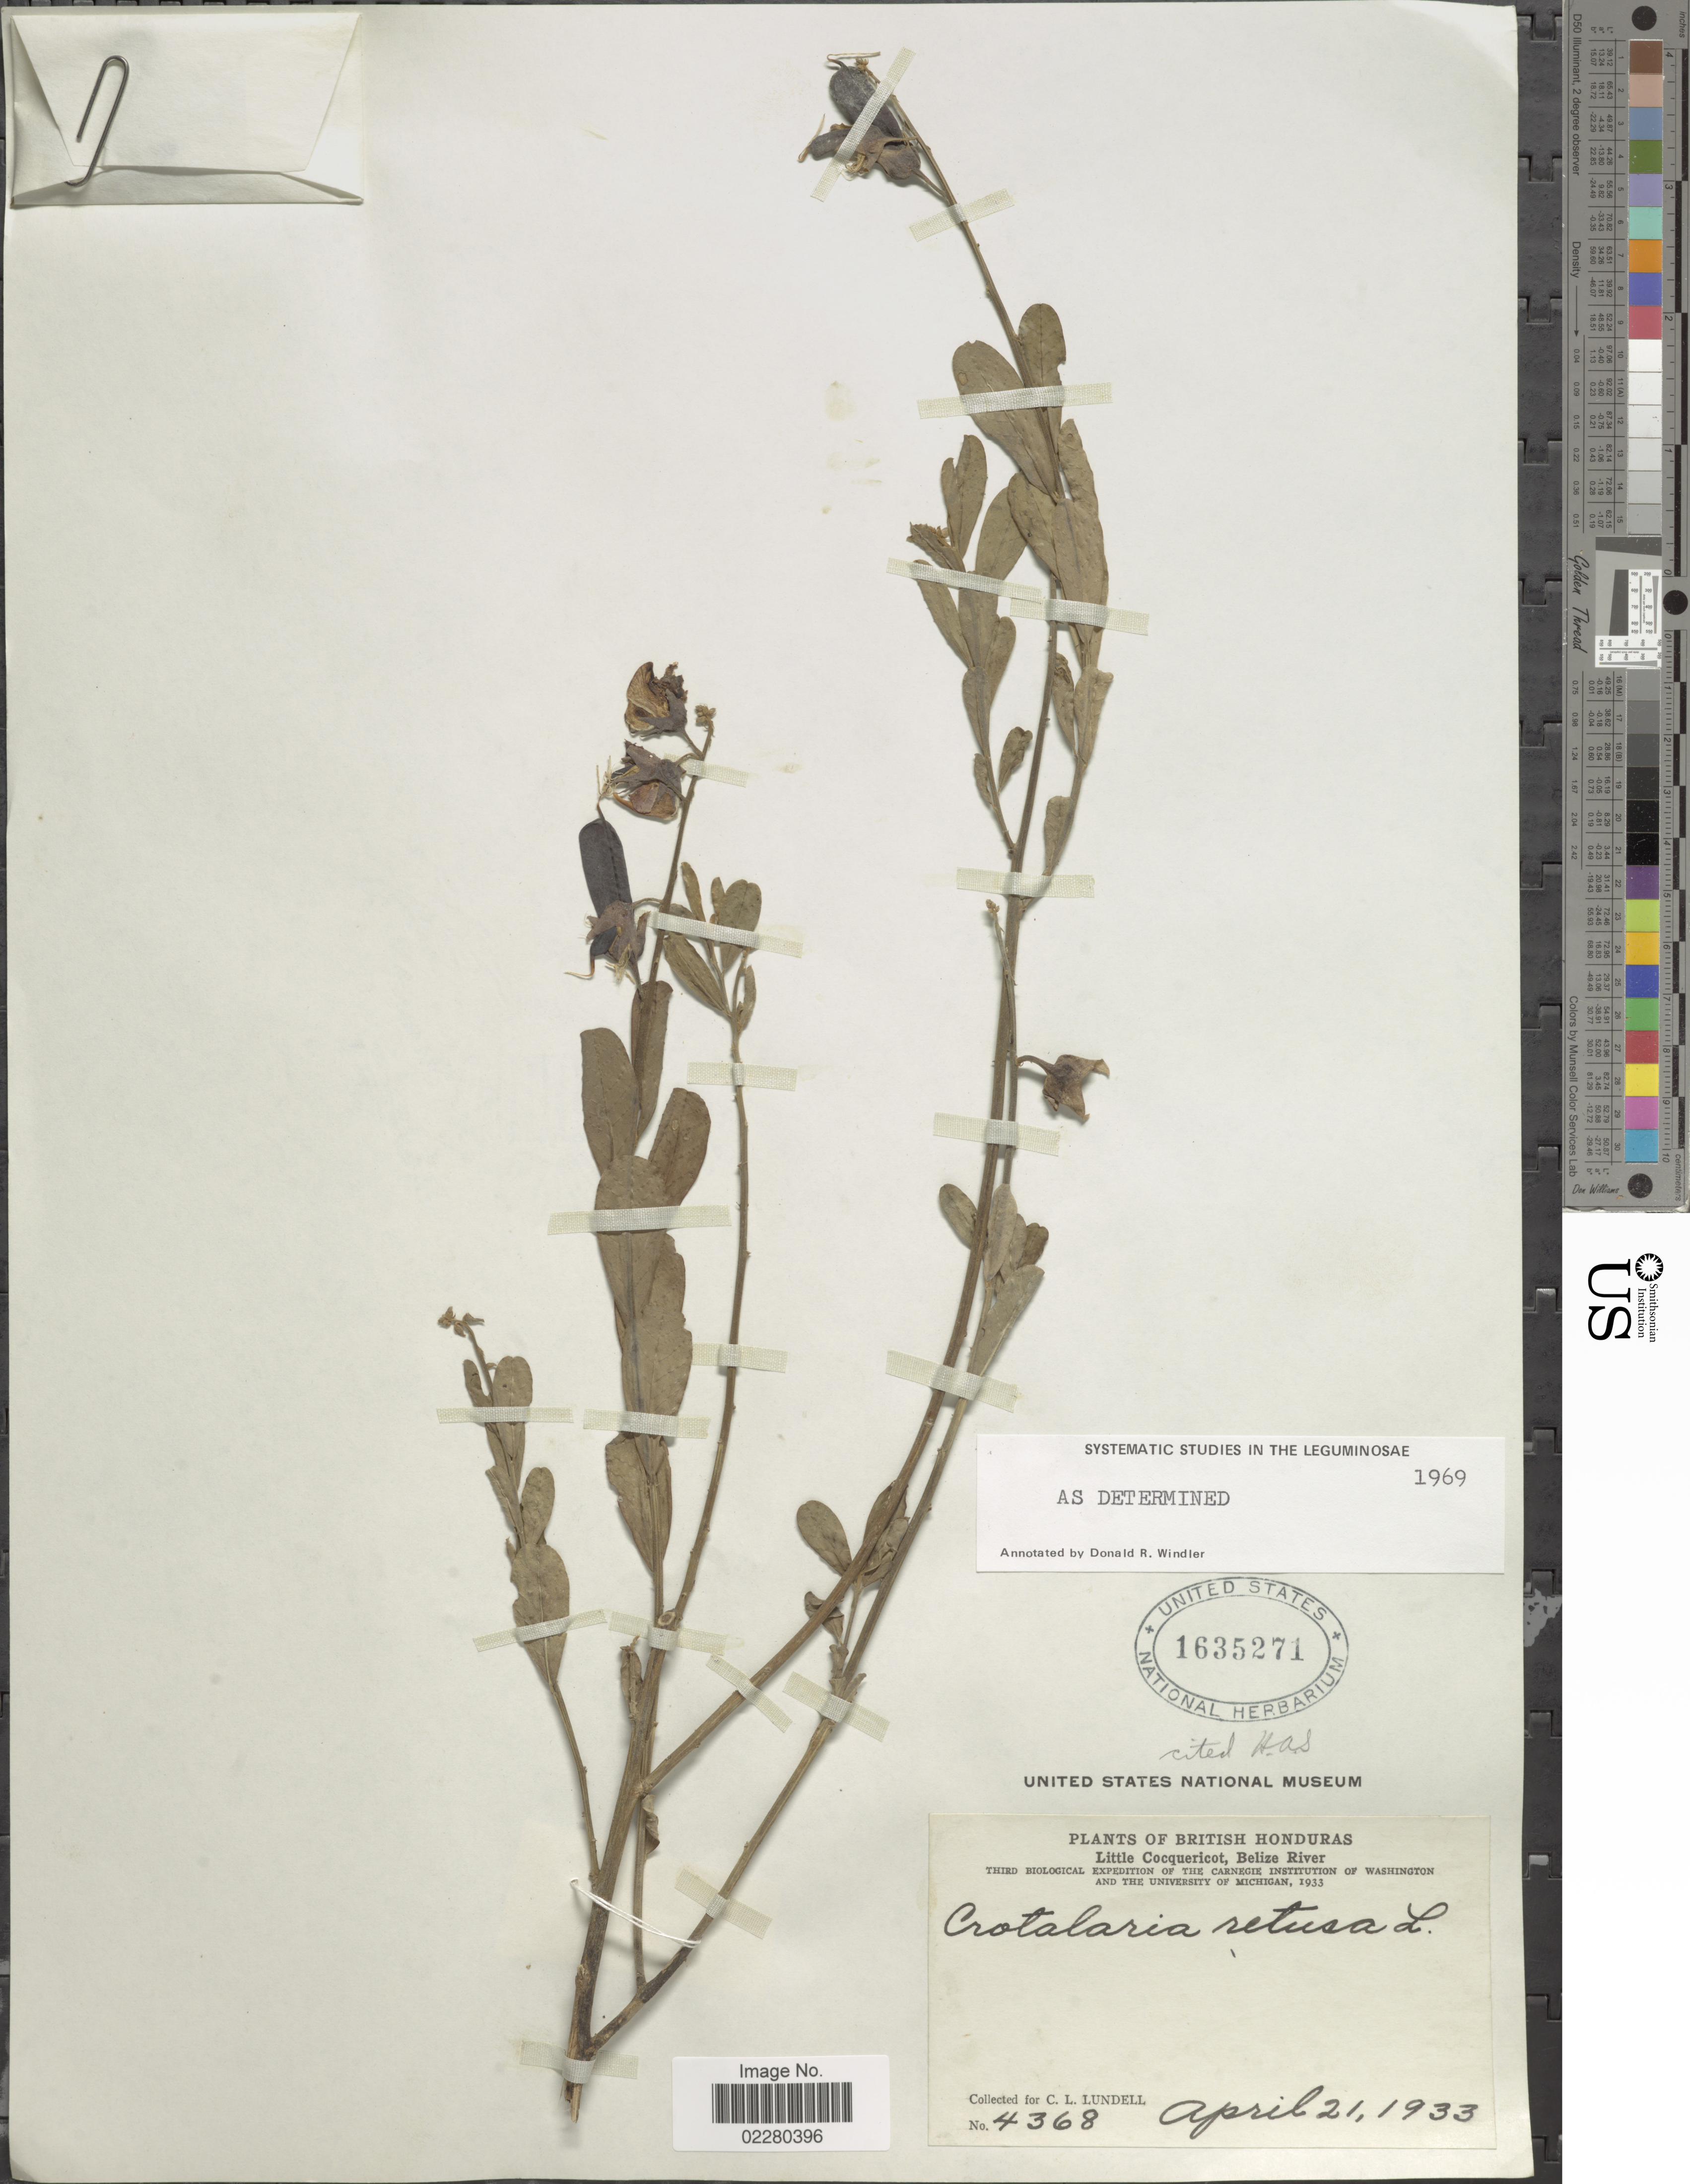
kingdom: Plantae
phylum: Tracheophyta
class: Magnoliopsida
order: Fabales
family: Fabaceae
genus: Crotalaria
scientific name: Crotalaria retusa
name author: L.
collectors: C. L. Lundell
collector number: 4368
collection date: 1933-04-21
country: Belize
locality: British Honduras. Little Cocquericot, Belize River.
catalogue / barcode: US 1635271